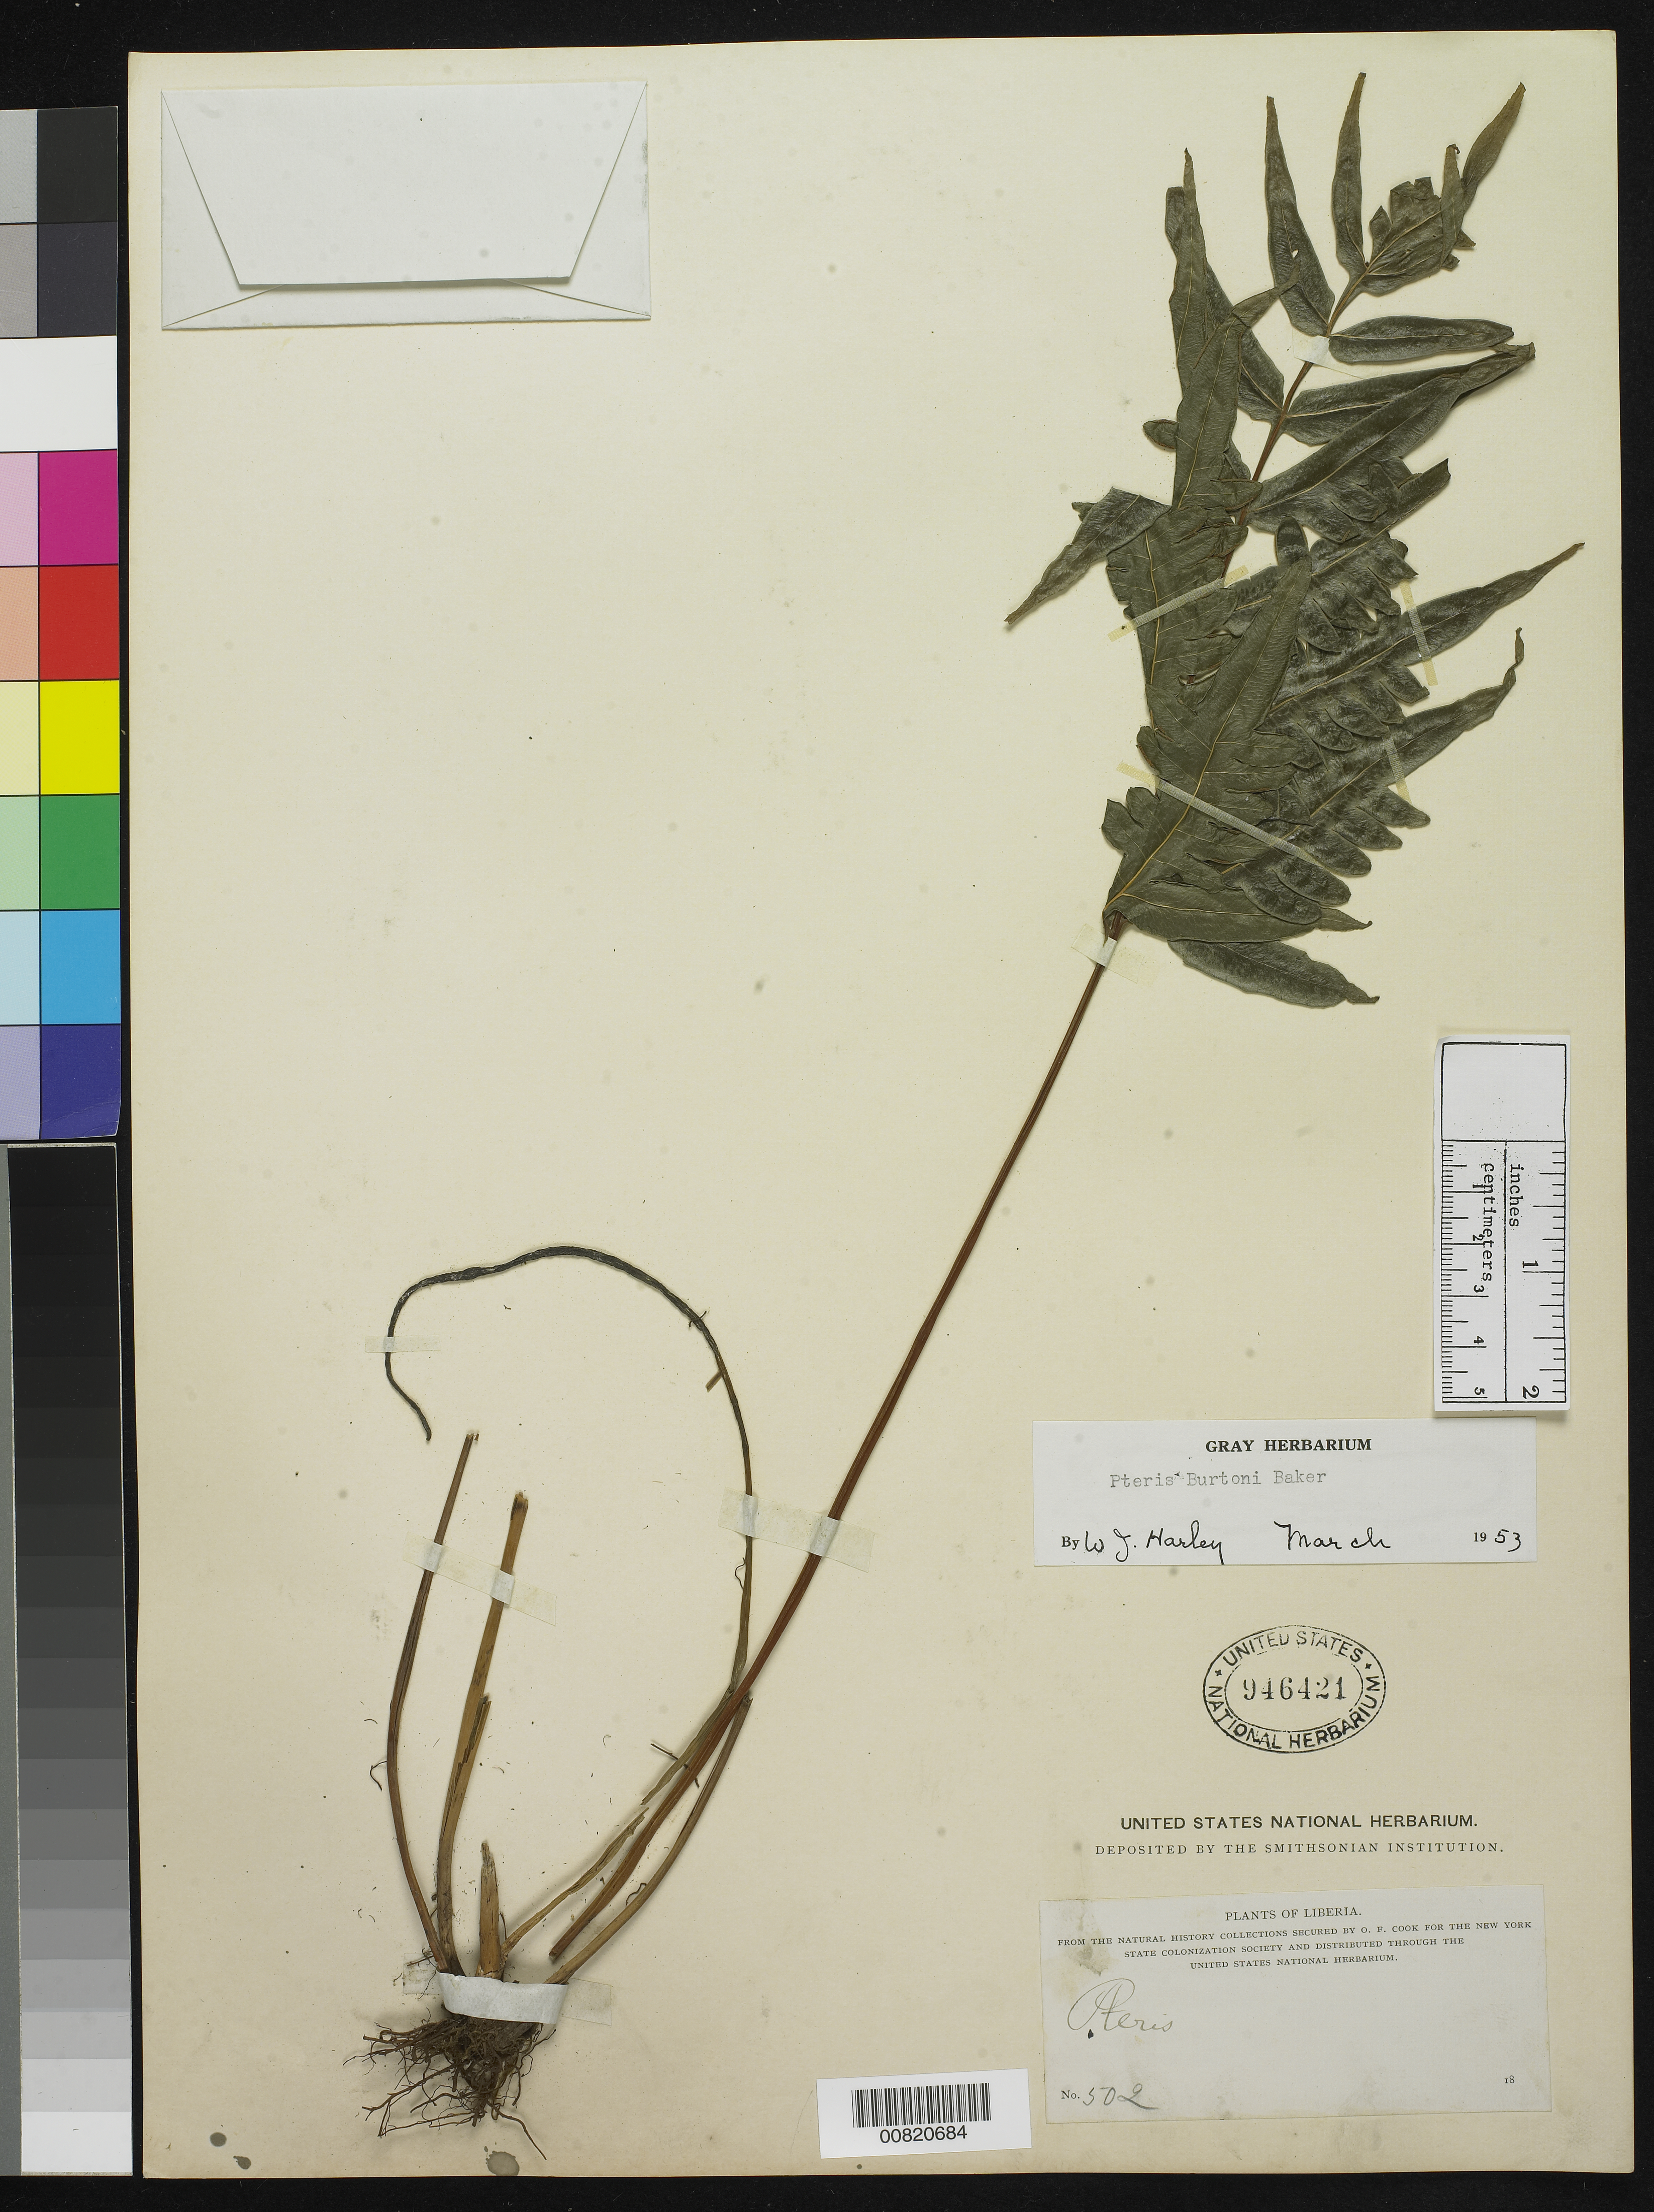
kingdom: Plantae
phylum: Tracheophyta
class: Polypodiopsida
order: Polypodiales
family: Pteridaceae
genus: Pteris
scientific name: Pteris burtonii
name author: Baker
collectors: O. F. Cook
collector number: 502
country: Liberia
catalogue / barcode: US 946421